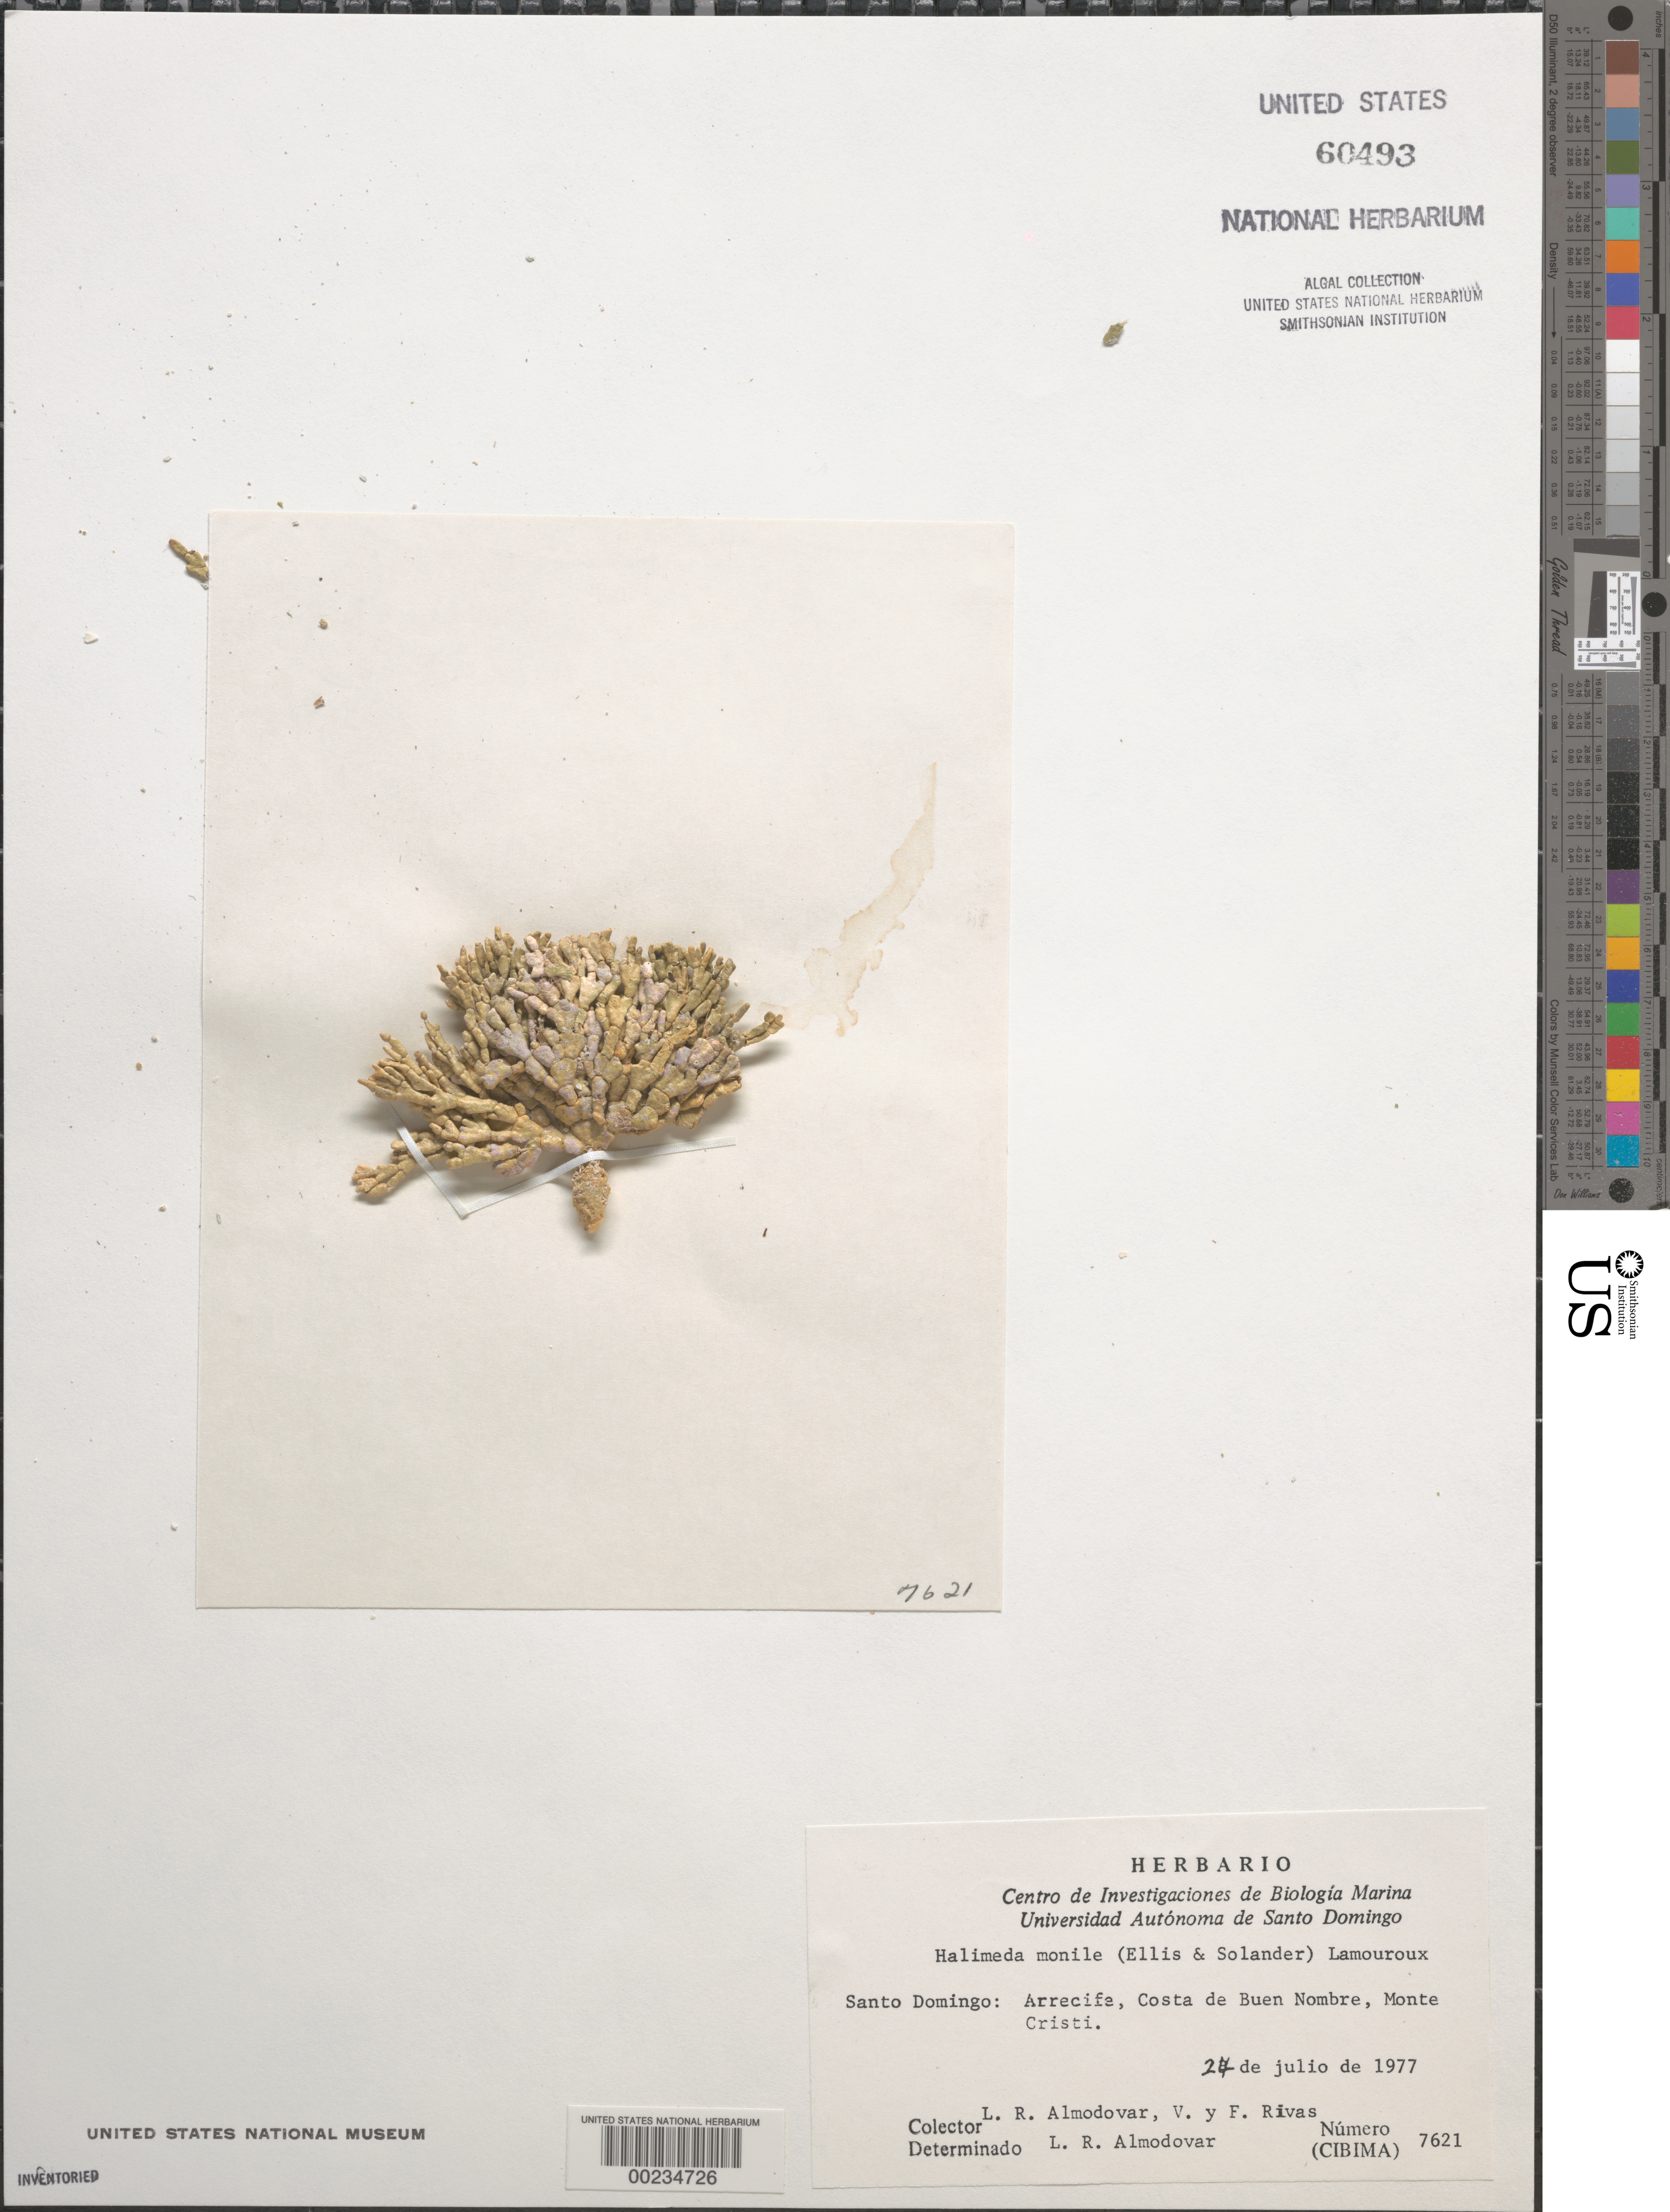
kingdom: Plantae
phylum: Chlorophyta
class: Ulvophyceae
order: Bryopsidales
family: Halimedaceae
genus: Halimeda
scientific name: Halimeda monile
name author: (J. Ellis & Sol.) J.V.Lamouroux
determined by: Almodovar, L. R.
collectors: L. Almodovar, V. Rivas & F. Rivas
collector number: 7621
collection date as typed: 24 Jul 1977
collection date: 1977-07-24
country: Dominican Republic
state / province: Monte Cristi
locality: Costa de buen nombre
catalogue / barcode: US 60493